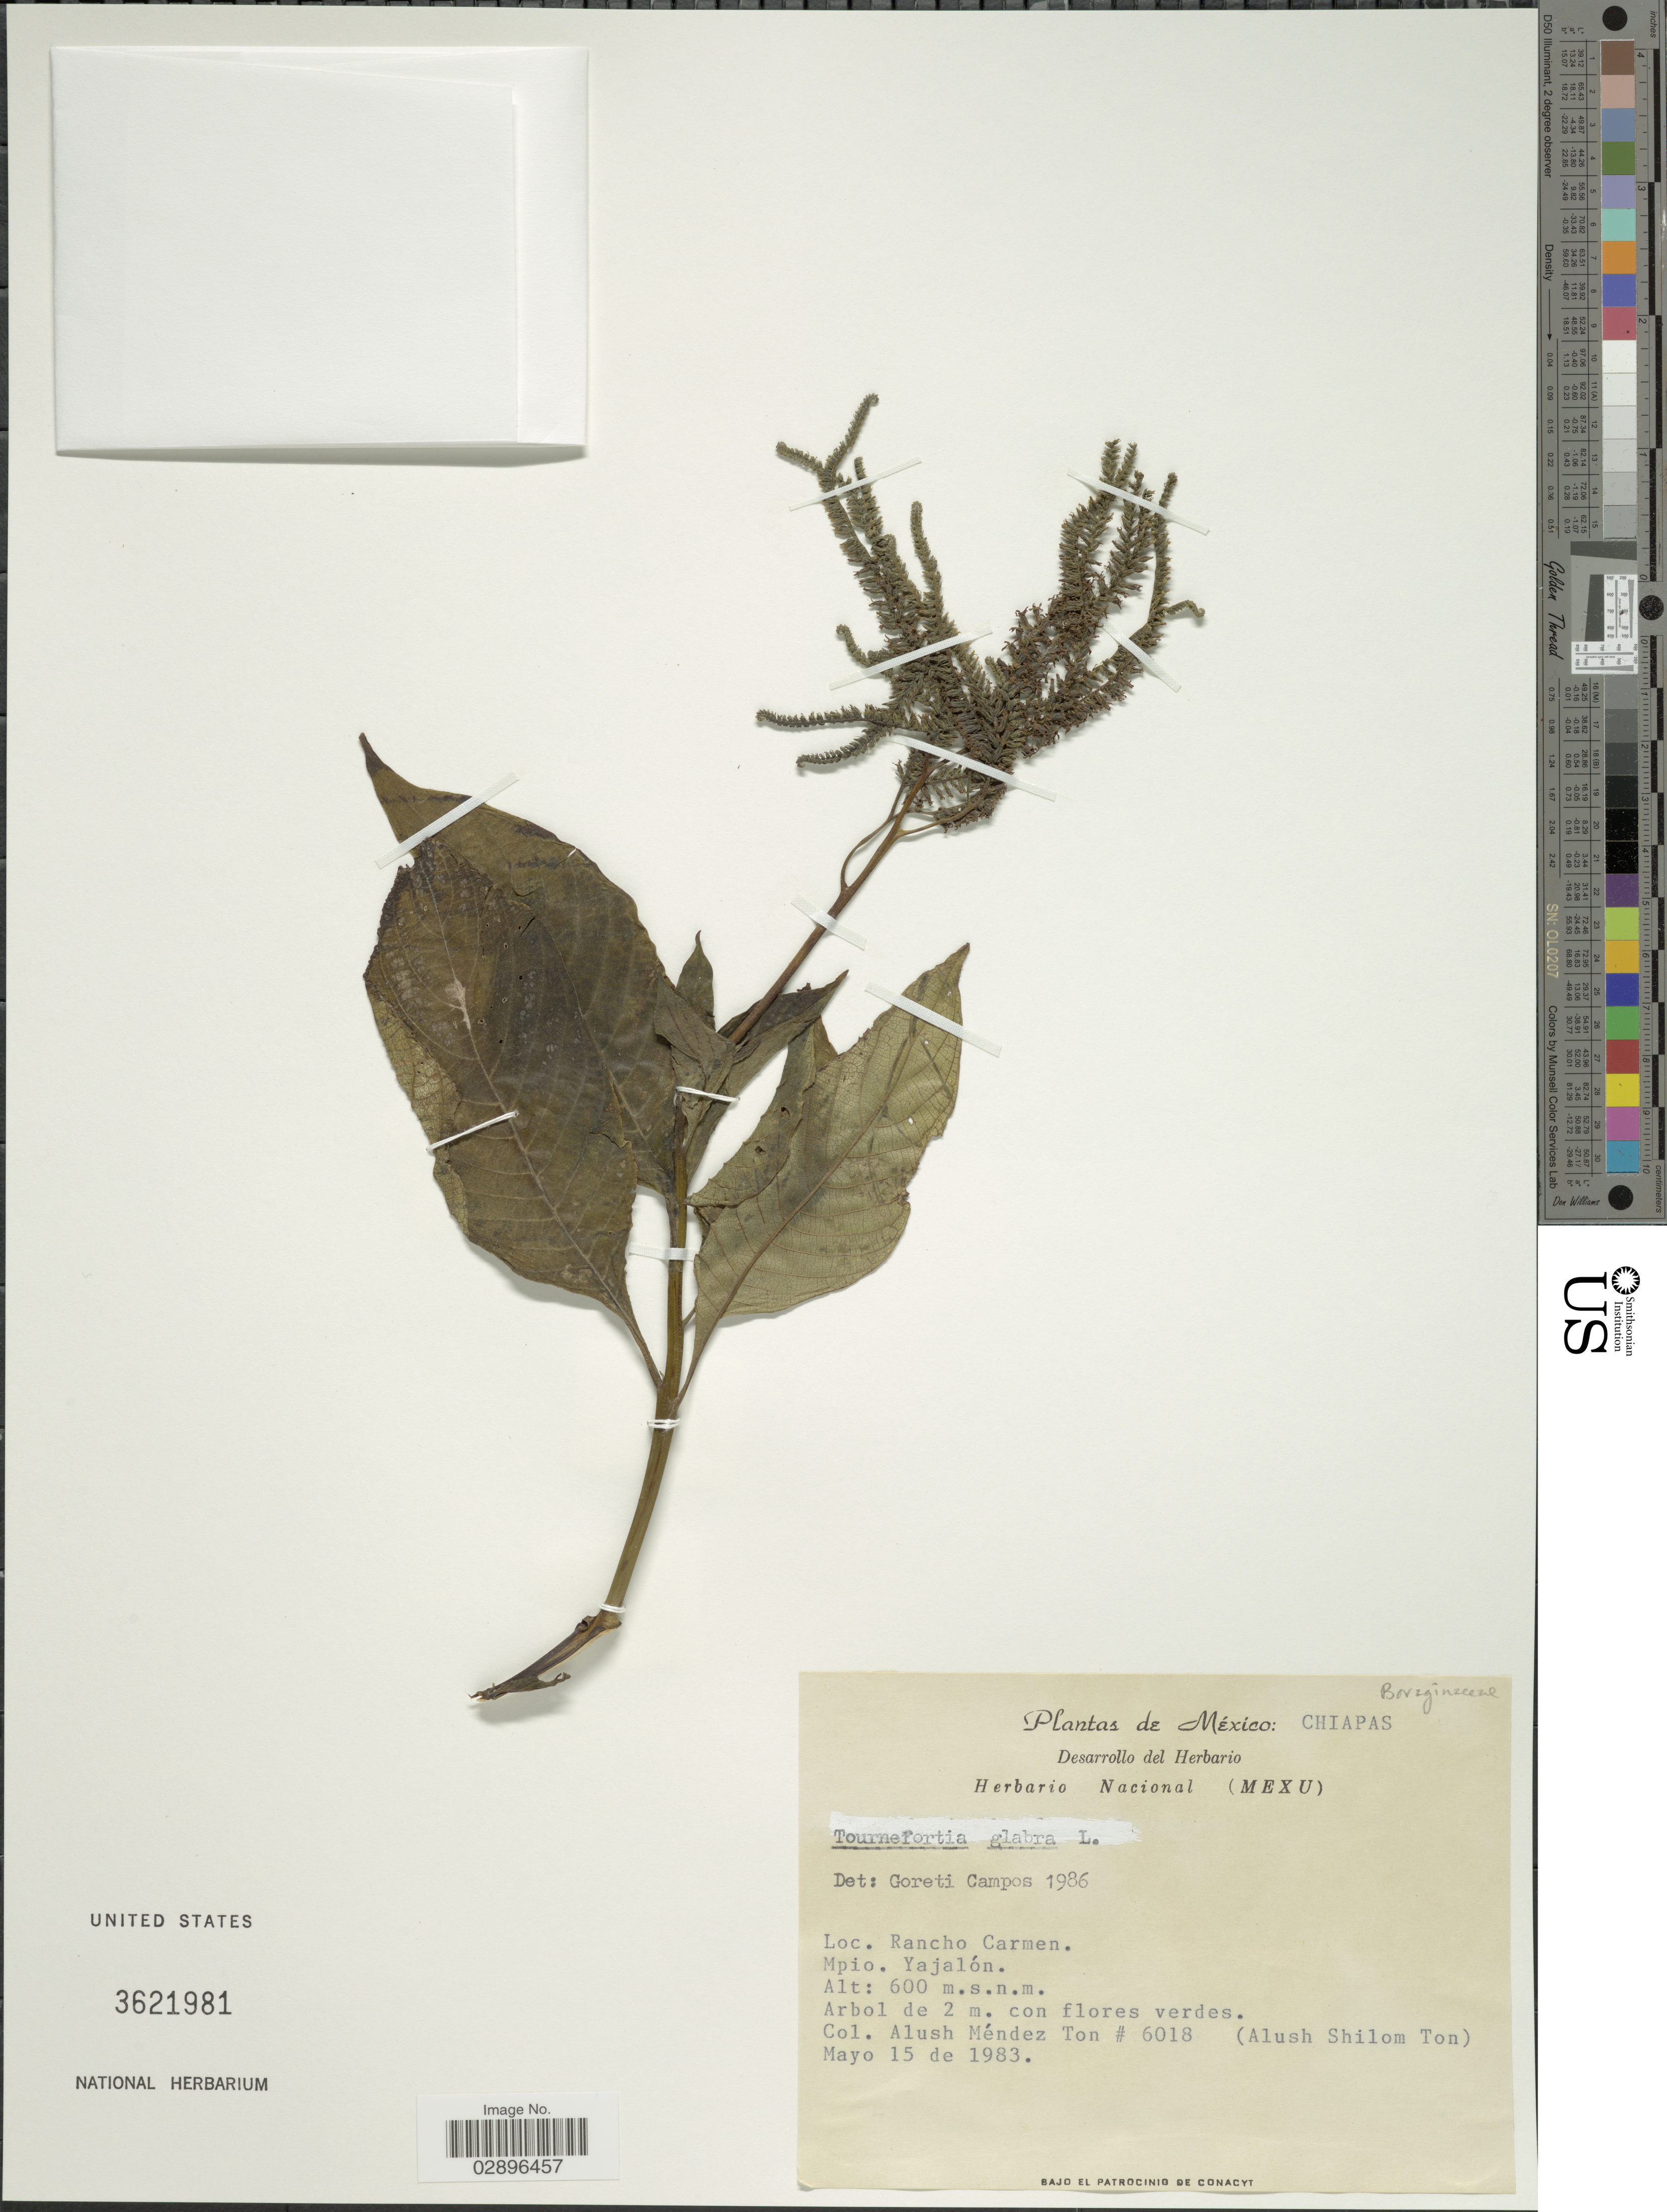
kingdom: Plantae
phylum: Tracheophyta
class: Magnoliopsida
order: Boraginales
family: Heliotropiaceae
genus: Tournefortia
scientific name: Tournefortia glabra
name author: L.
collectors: A. S. Ton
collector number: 6018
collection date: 1983-05-15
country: Mexico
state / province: Chiapas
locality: Rancho Carmen, Mpio. Yajalón.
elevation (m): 600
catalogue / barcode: US 3621981